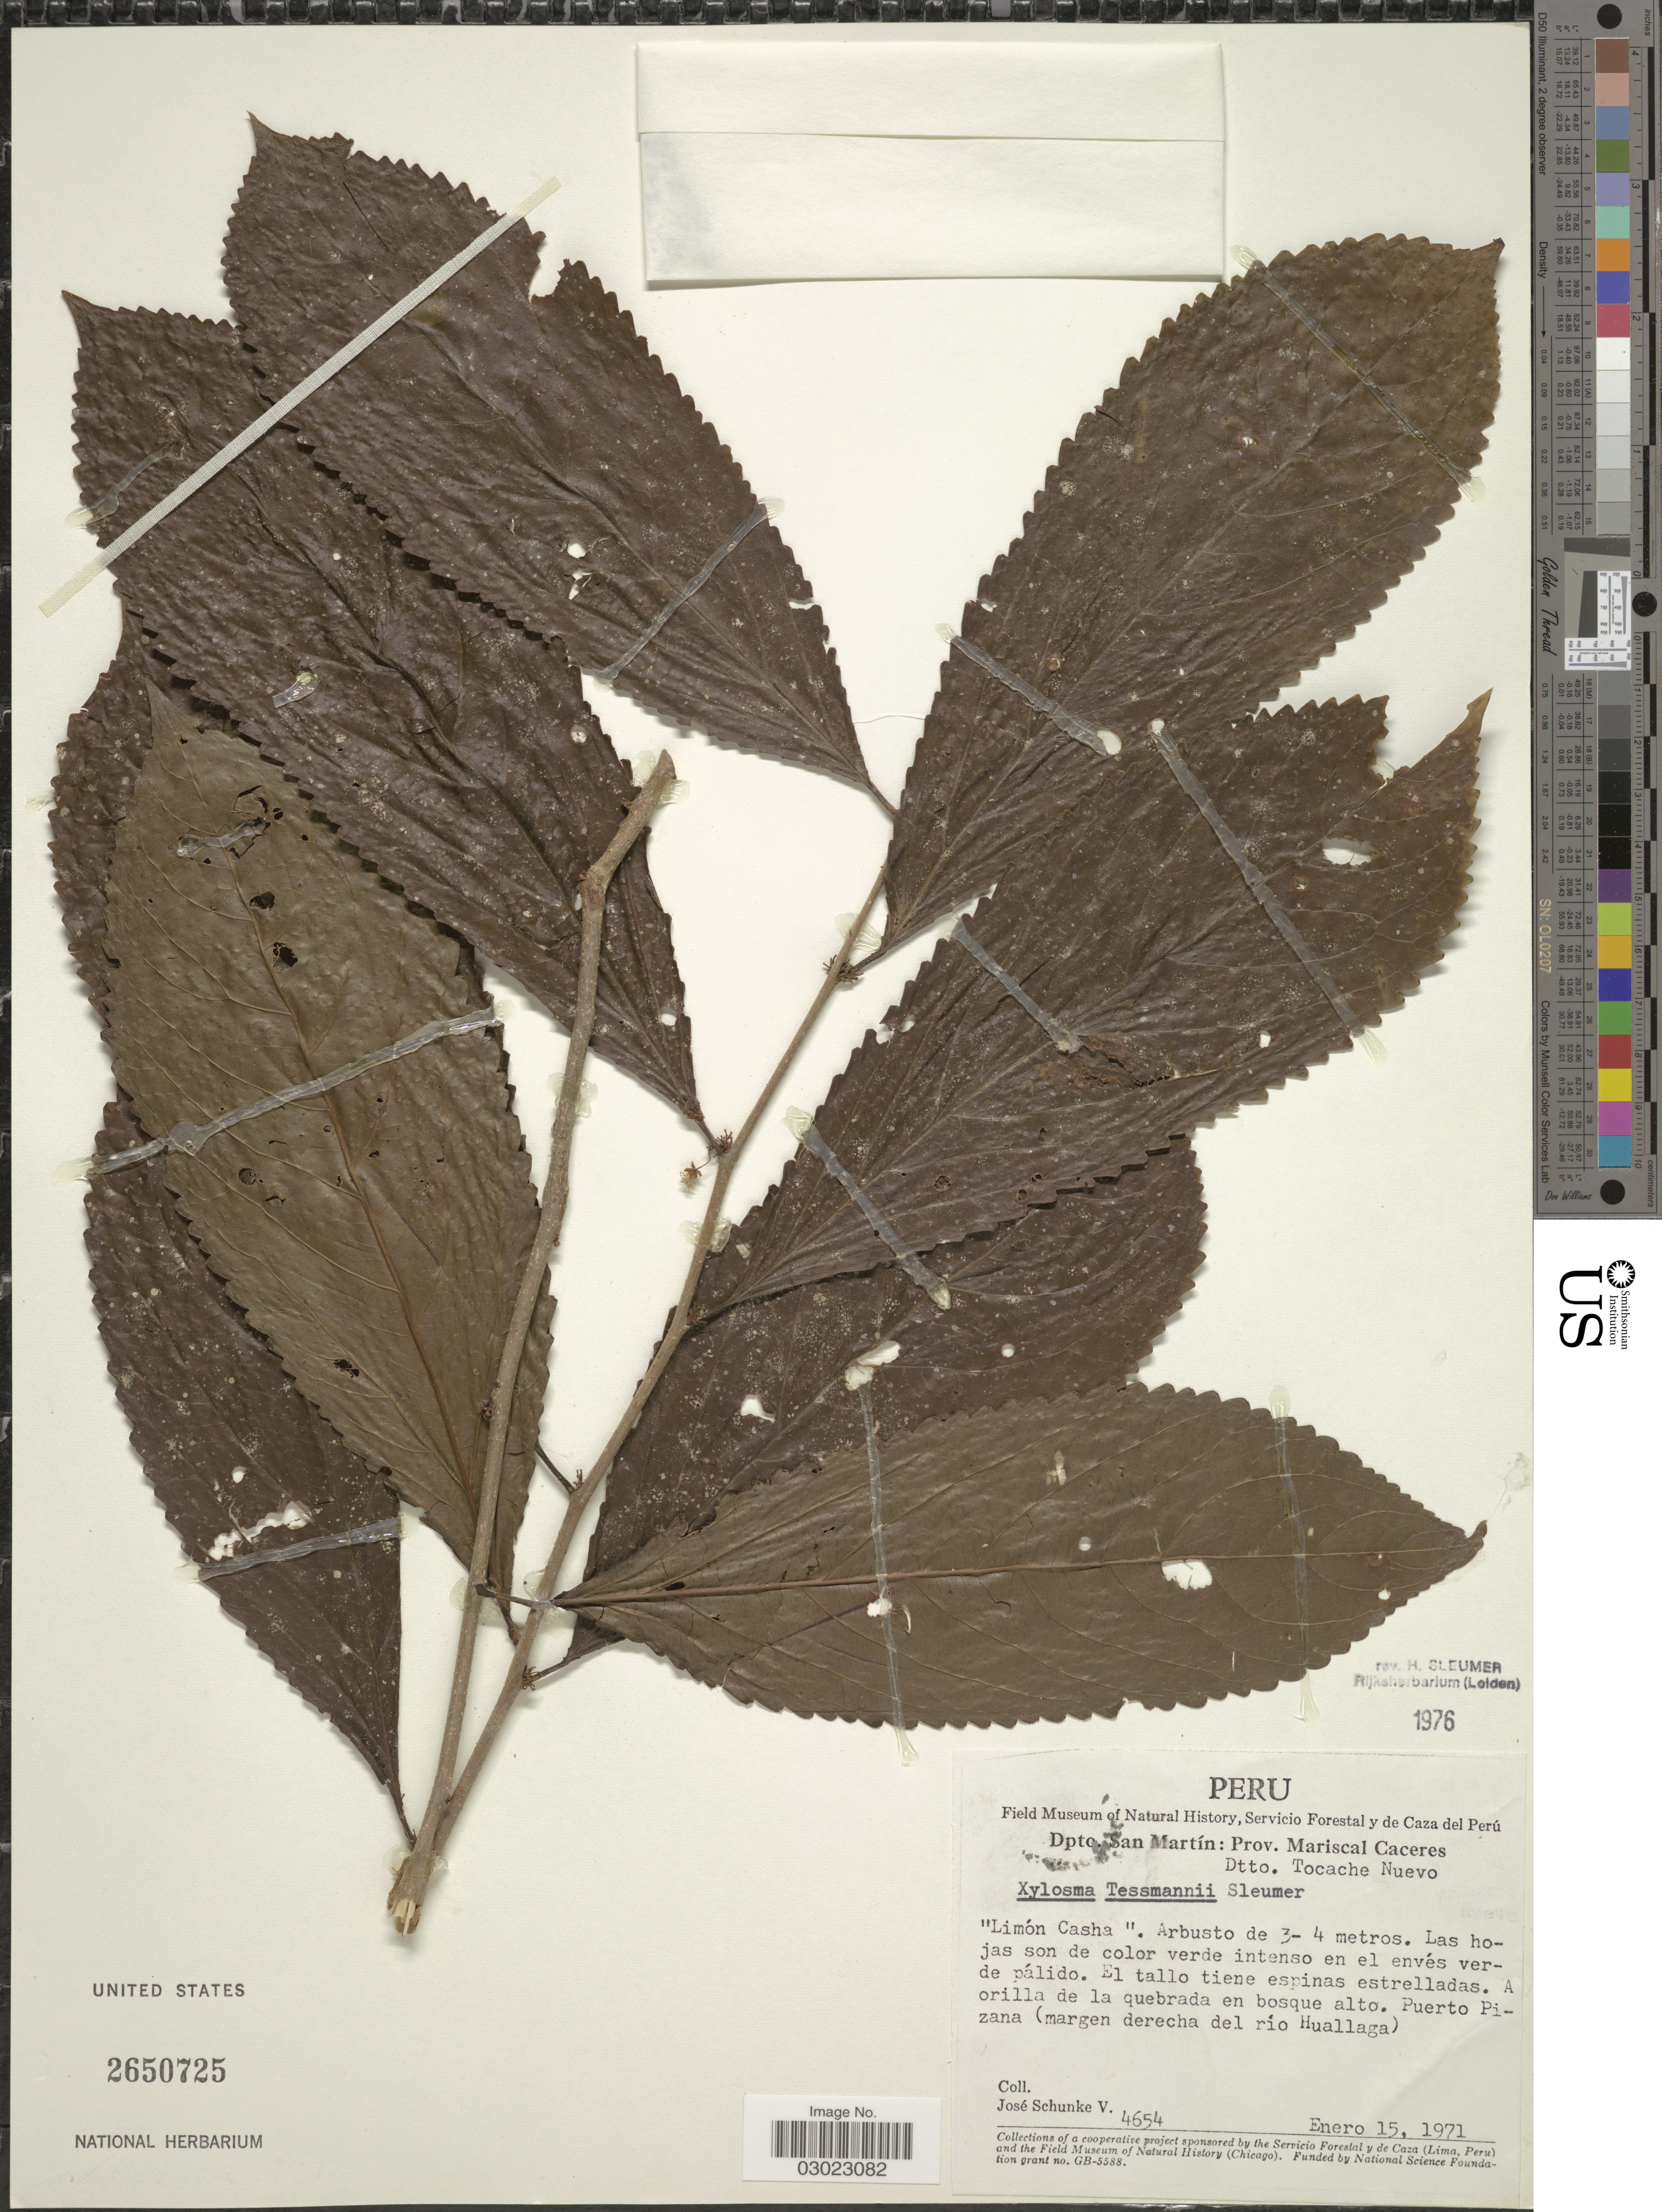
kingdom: Plantae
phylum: Tracheophyta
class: Magnoliopsida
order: Malpighiales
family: Salicaceae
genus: Xylosma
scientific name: Xylosma tessmannii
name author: Sleumer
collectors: J. Schunke Vigo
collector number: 4654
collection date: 1971-01-15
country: Peru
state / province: San Martín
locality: Dpto. San Martín: Prov. Mariscal Caceres. Dtto. Tocache Nuevo. Puerto Pizana (margen derecha del río Huallaga).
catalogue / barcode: US 2650725